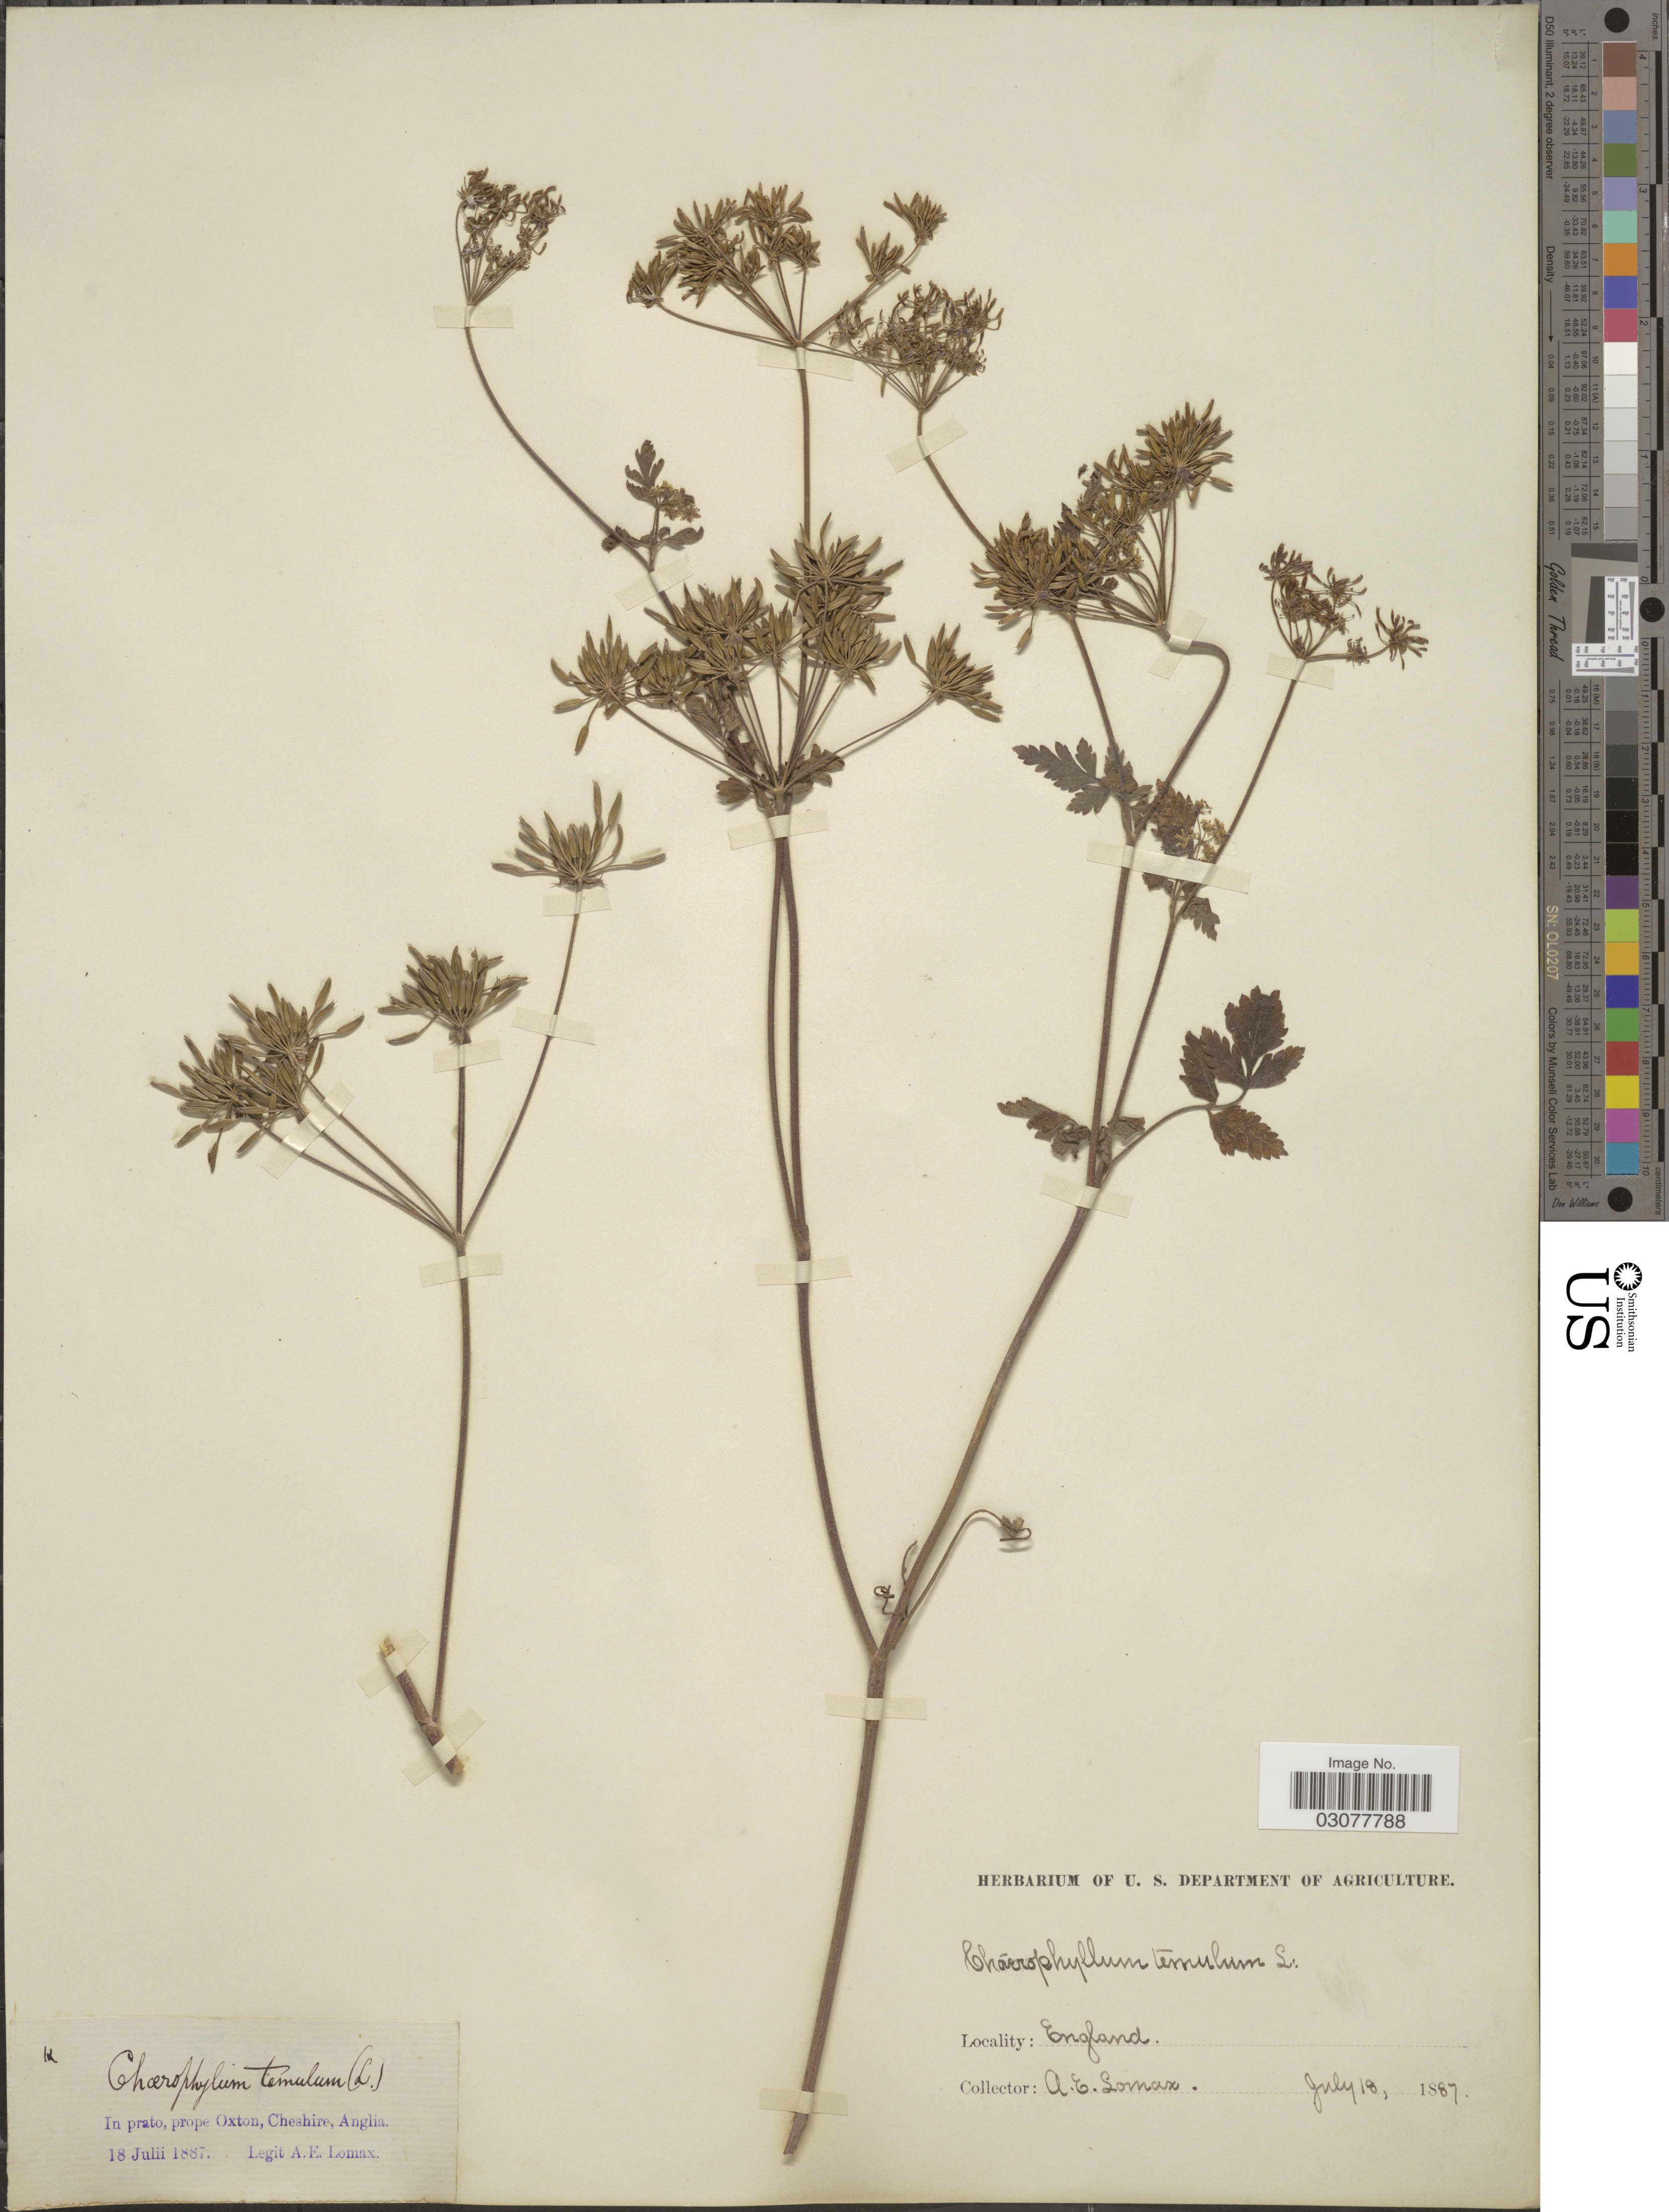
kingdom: Plantae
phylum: Tracheophyta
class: Magnoliopsida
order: Apiales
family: Apiaceae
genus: Chaerophyllum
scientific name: Chaerophyllum temulum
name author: L.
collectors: A. Lomax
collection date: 1887-07-18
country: United Kingdom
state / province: England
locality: In prato, prope Oxton, Cheshire, Anglia.